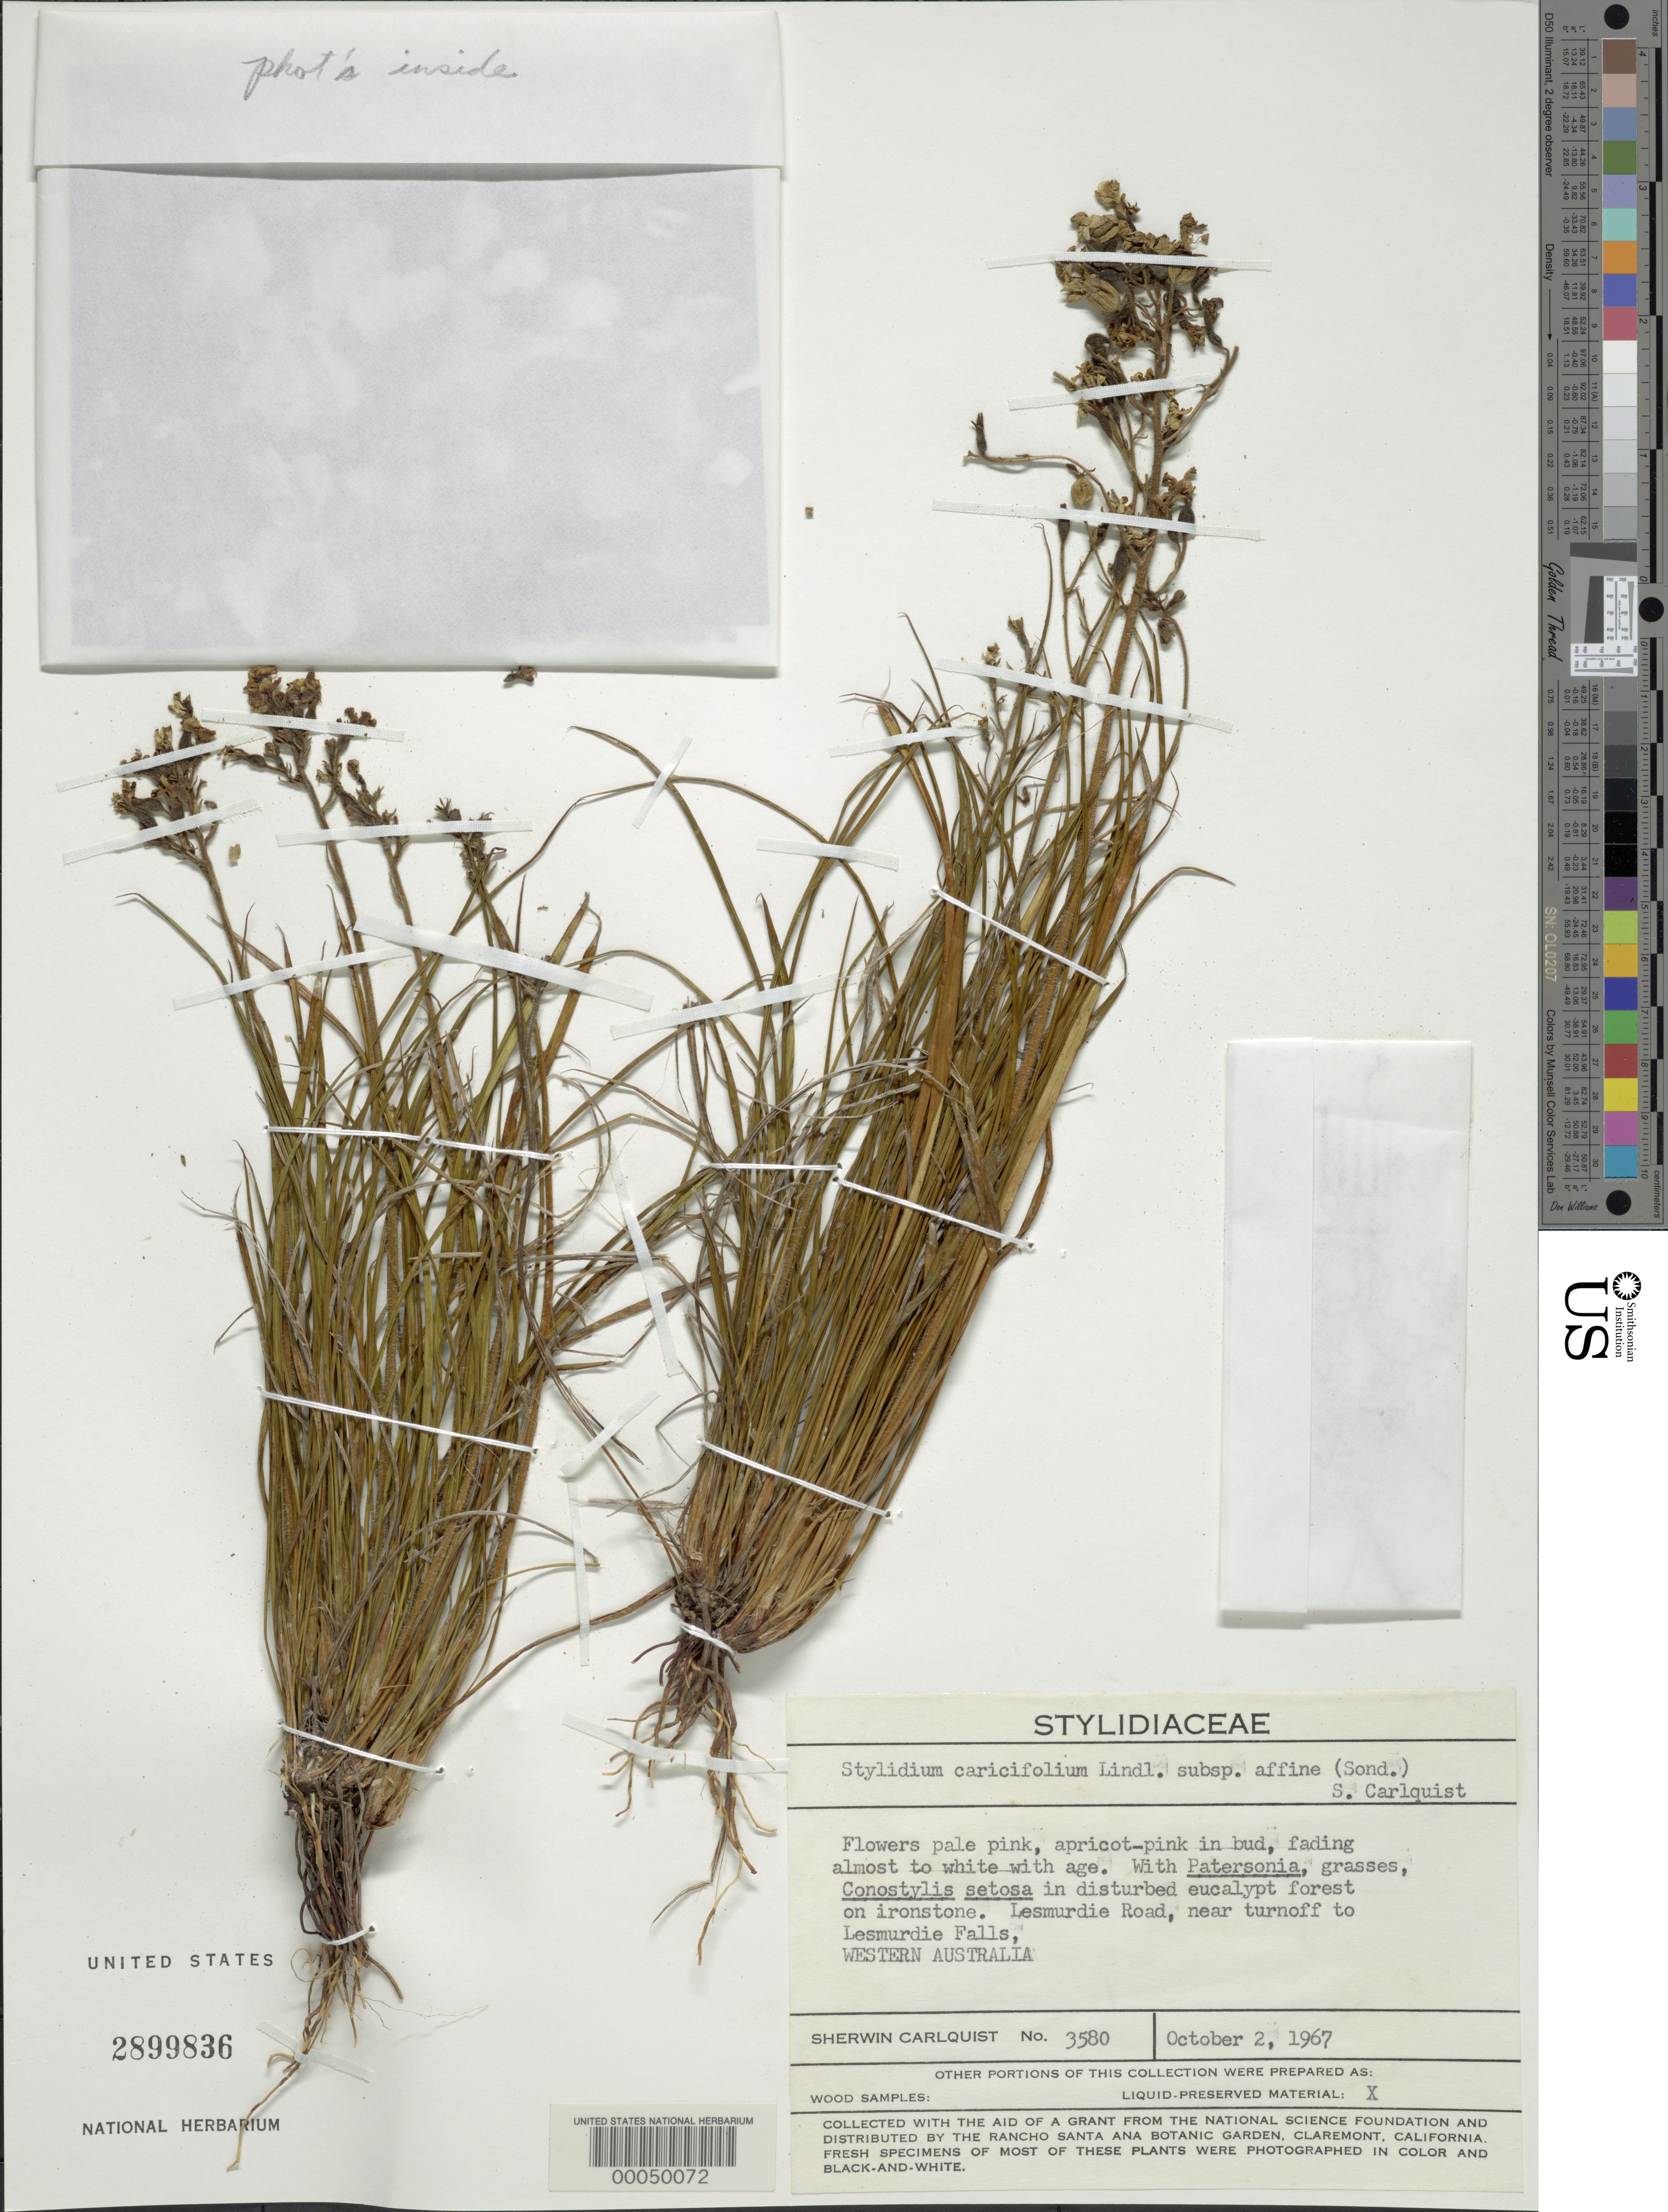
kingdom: Plantae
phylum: Tracheophyta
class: Magnoliopsida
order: Asterales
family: Stylidiaceae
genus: Stylidium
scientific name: Stylidium caricifolium subsp. affine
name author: (Sond.) Carlquist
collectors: S. Carlquist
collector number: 3580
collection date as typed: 02 Oct 1967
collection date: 1967-10-02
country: Australia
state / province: Western Australia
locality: Lesmurdie road, near turnoff to lesmurdie falls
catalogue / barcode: US 2899836